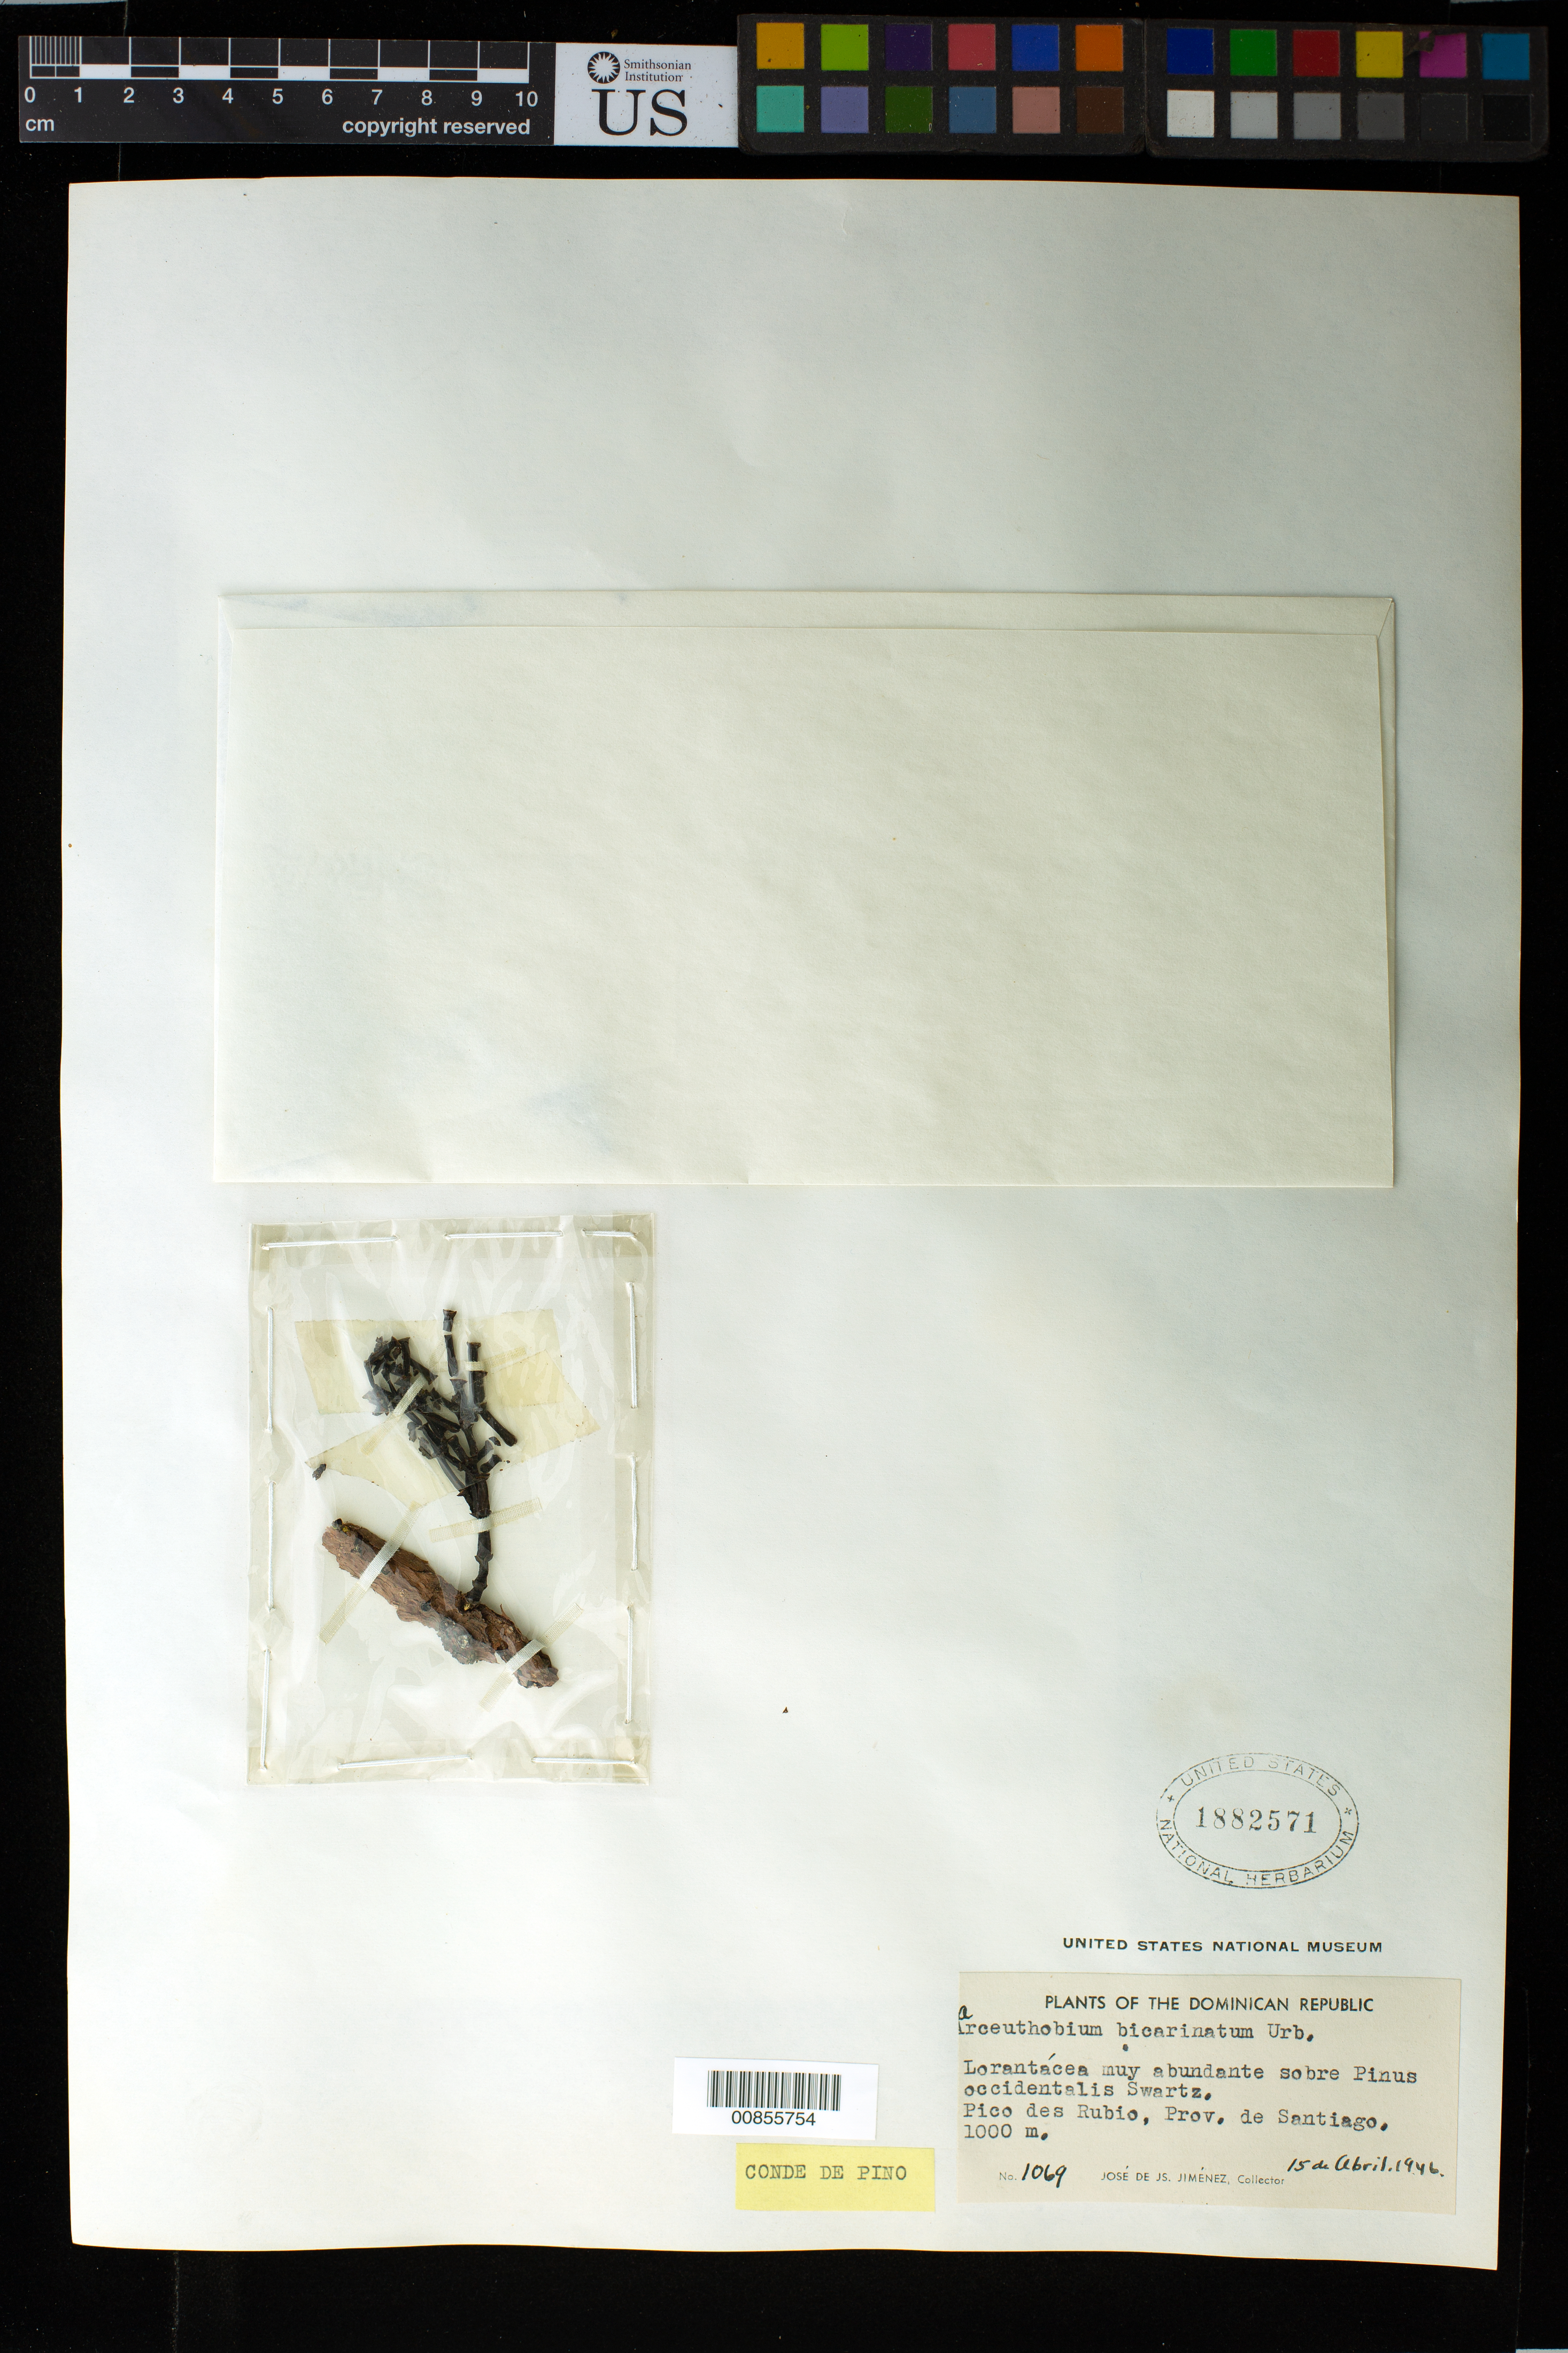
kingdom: Plantae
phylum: Tracheophyta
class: Magnoliopsida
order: Santalales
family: Viscaceae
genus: Arceuthobium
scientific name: Arceuthobium bicarinatum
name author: Urb.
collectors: J. J. Jiménez Almonte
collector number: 1069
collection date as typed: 15 Apr 1946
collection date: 1946-04-15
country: Dominican Republic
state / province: Santiago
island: Hispaniola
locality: Pico de Rubio.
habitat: Muy abundante sobre Pinus occidentalis Swartz.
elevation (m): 1000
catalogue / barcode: US 1882571